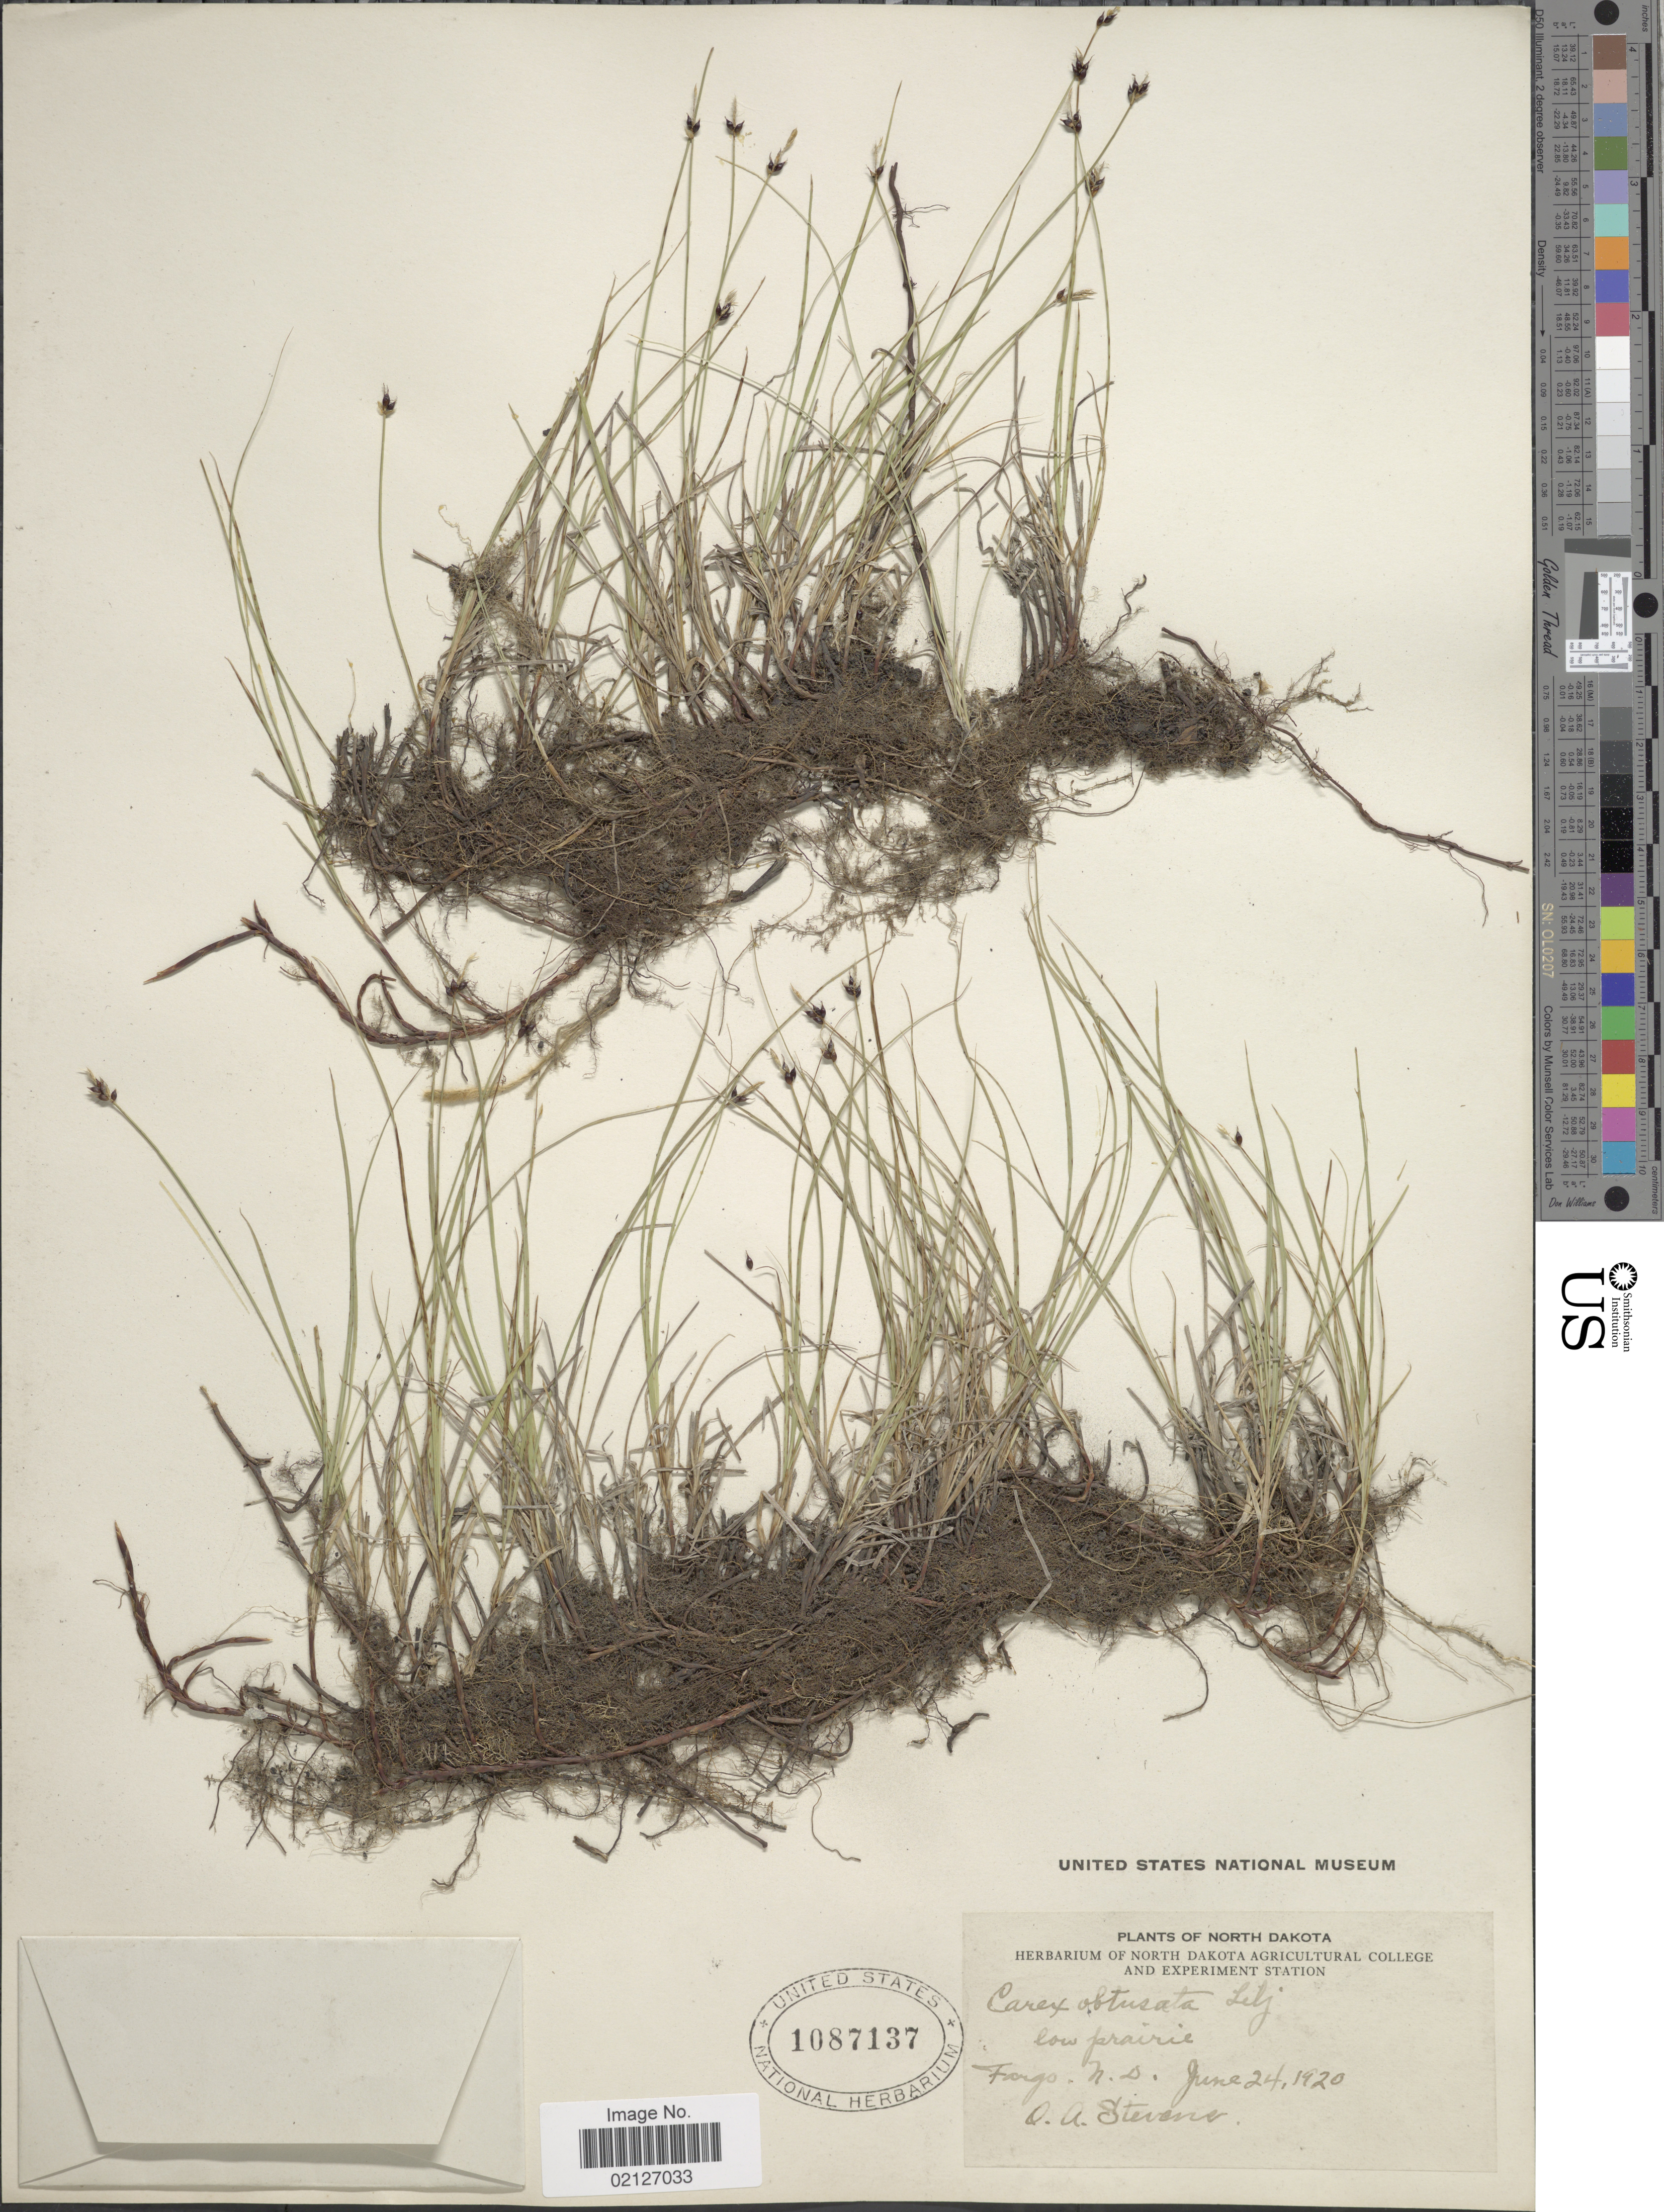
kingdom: Plantae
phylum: Tracheophyta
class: Liliopsida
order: Poales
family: Cyperaceae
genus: Carex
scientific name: Carex obtusata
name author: Lilj.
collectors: O. A. Stevens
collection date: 1920-06-24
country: United States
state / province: North Dakota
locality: Low prairie, Forgo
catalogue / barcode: US 1087137